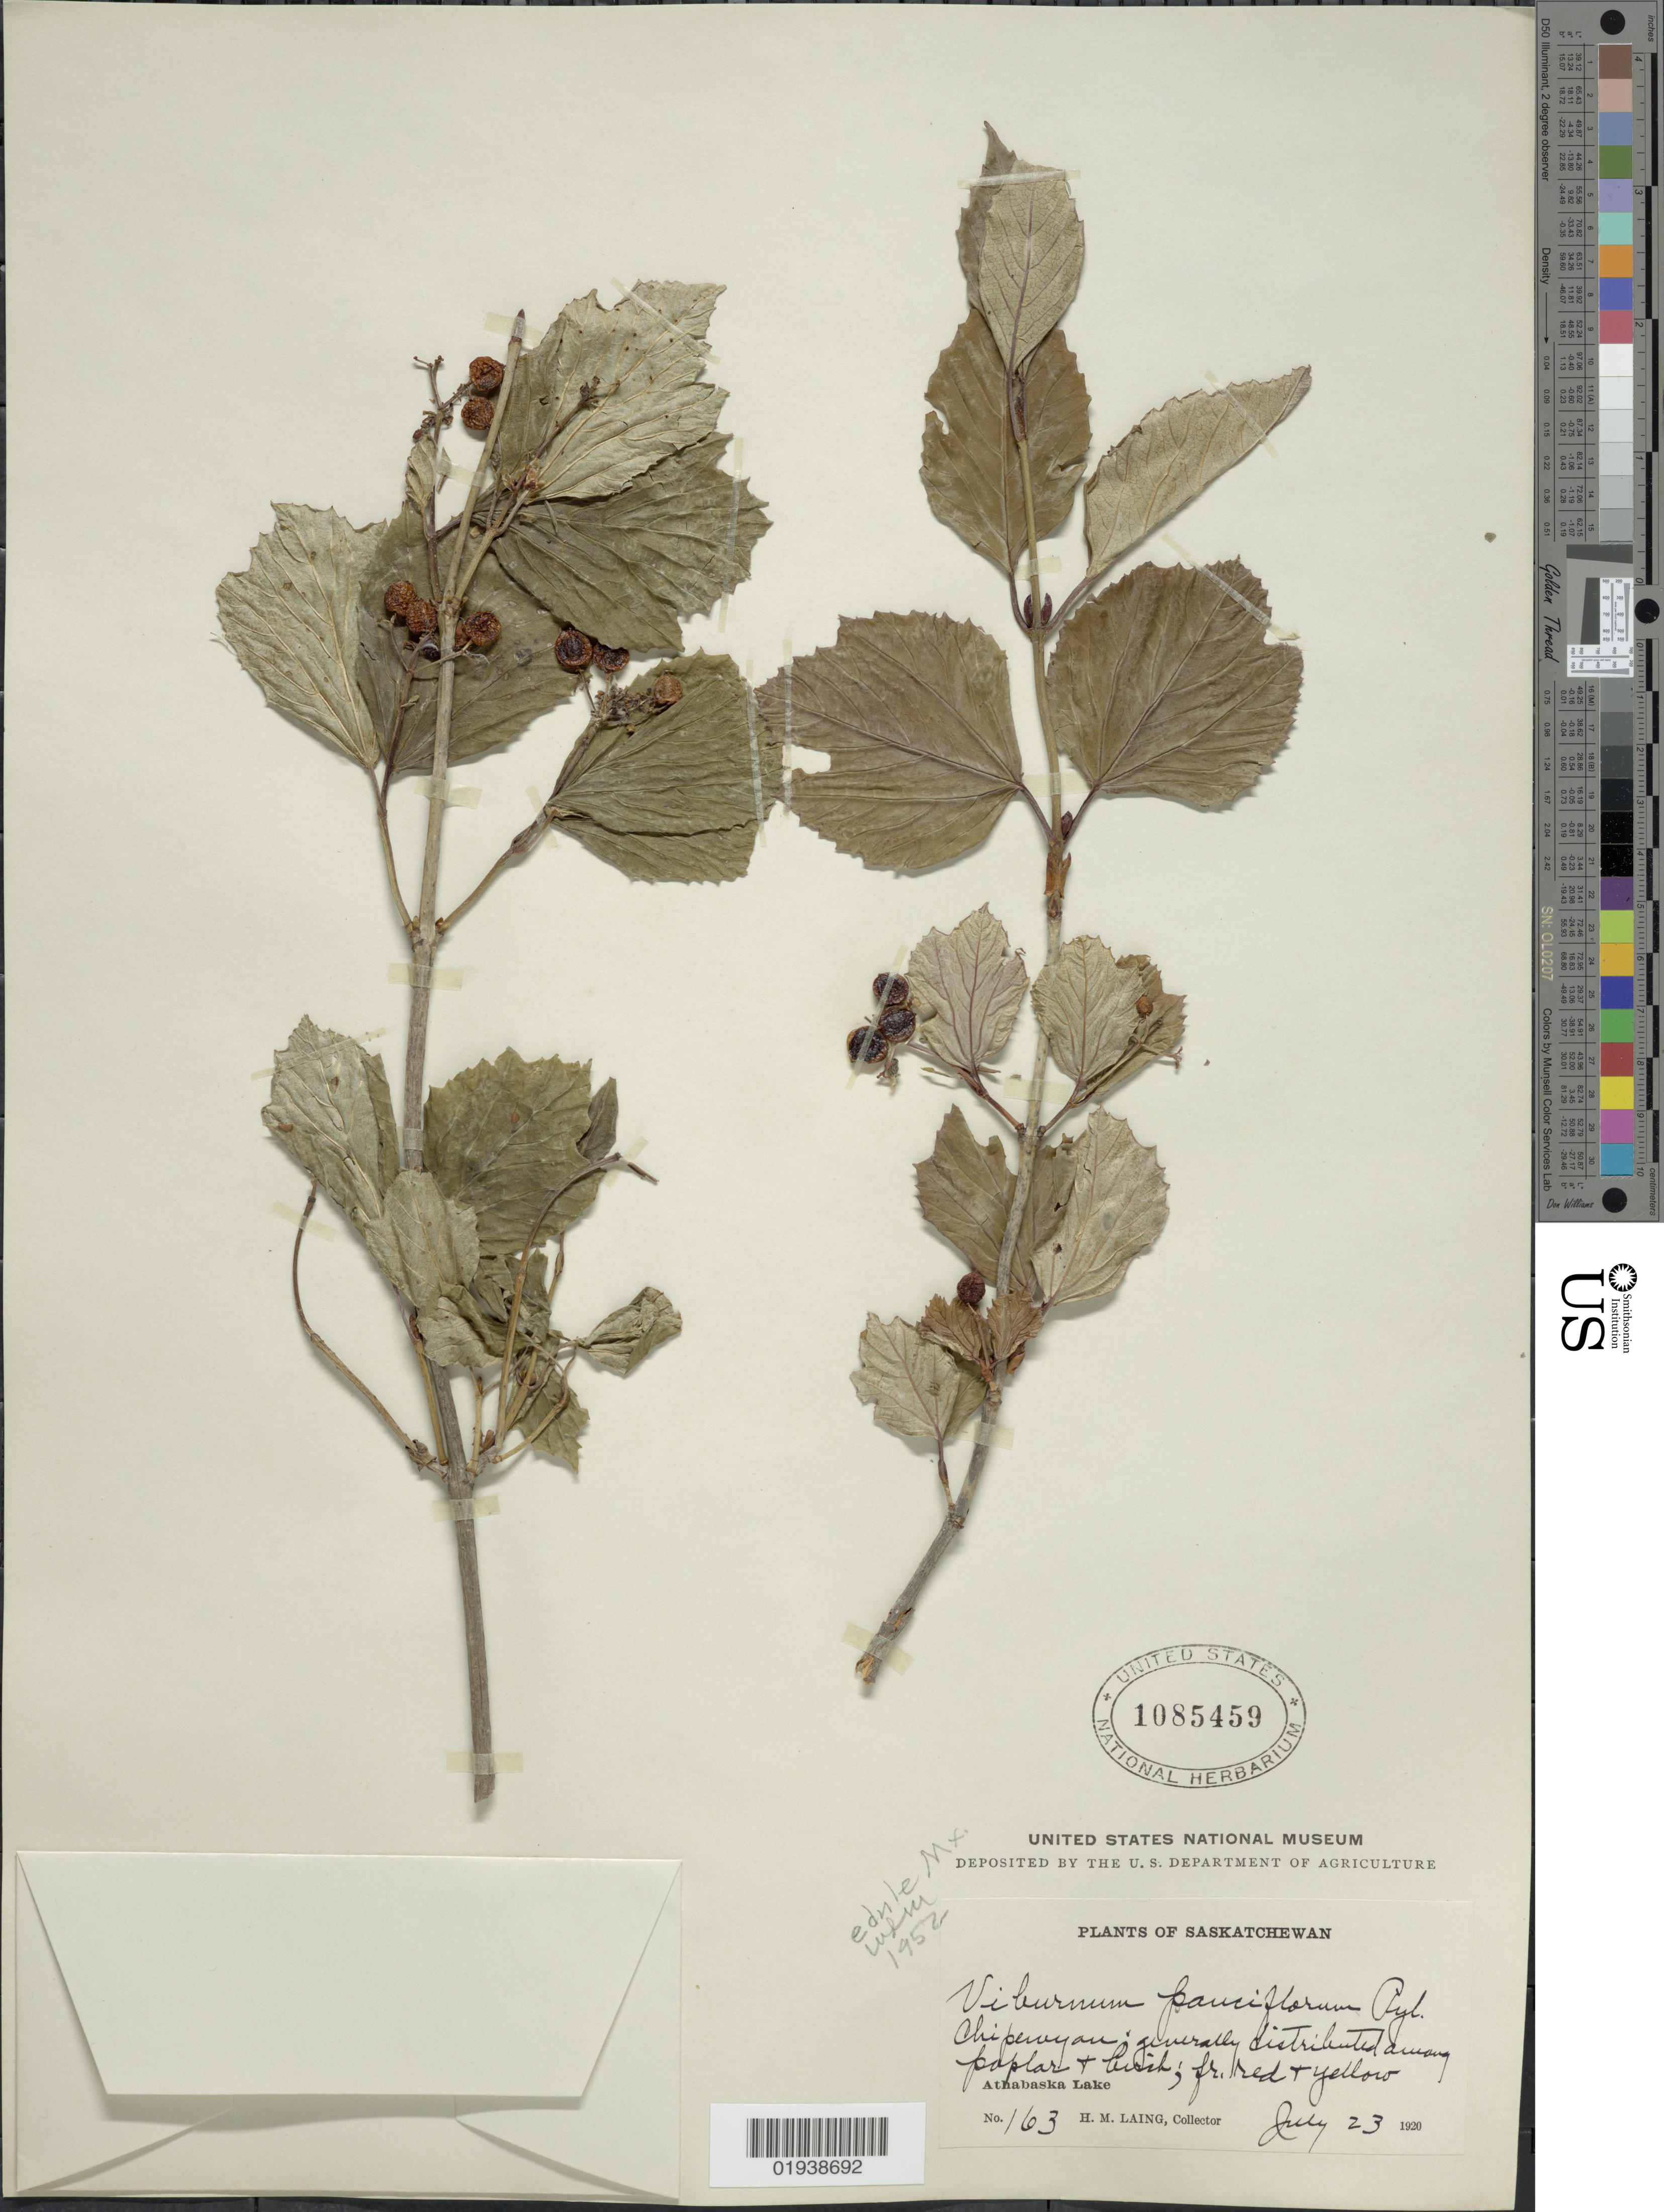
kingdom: Plantae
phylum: Tracheophyta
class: Magnoliopsida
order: Dipsacales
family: Viburnaceae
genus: Viburnum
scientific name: Viburnum edule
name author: (Michx.) Raf.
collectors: H. Laing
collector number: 163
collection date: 1920-07-23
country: Canada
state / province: Saskatchewan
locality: Chipewyan, Athabaska Lake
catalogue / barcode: US 1085459